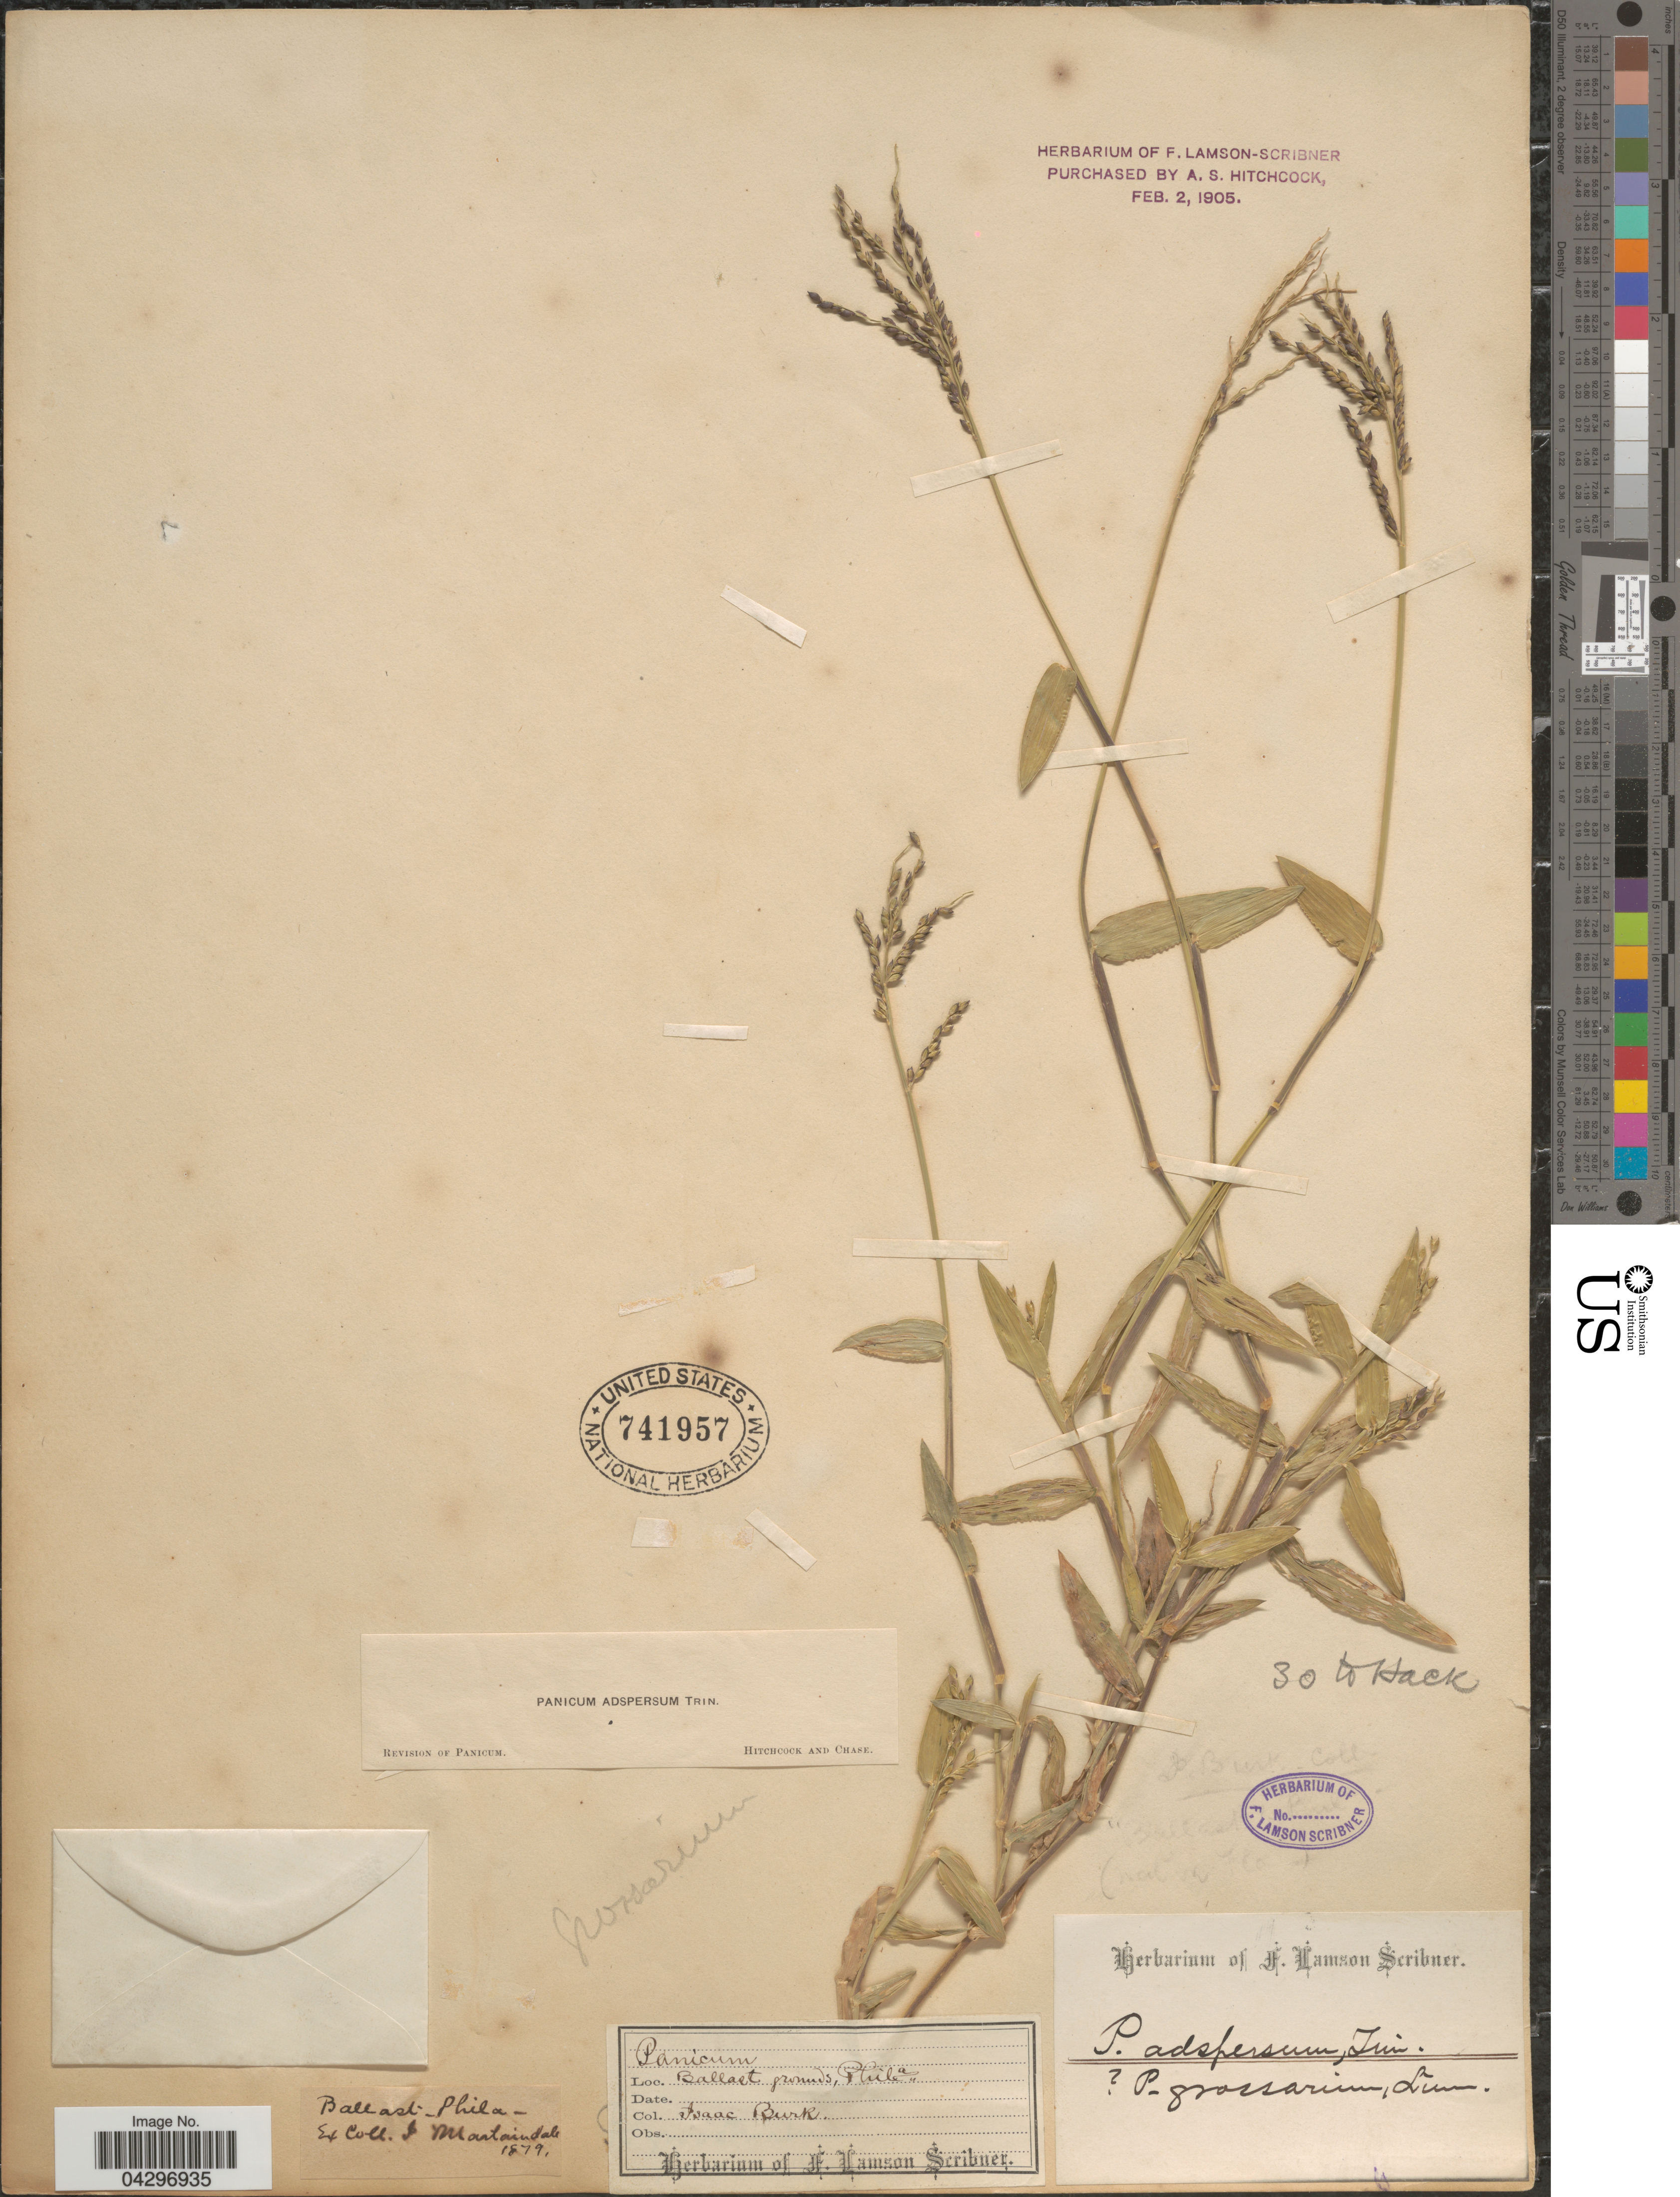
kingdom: Plantae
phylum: Tracheophyta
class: Liliopsida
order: Poales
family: Poaceae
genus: Urochloa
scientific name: Urochloa adspersa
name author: (Trin.) R.D. Webster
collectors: I. Burk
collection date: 1879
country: United States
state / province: Pennsylvania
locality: Phila.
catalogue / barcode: US 741957